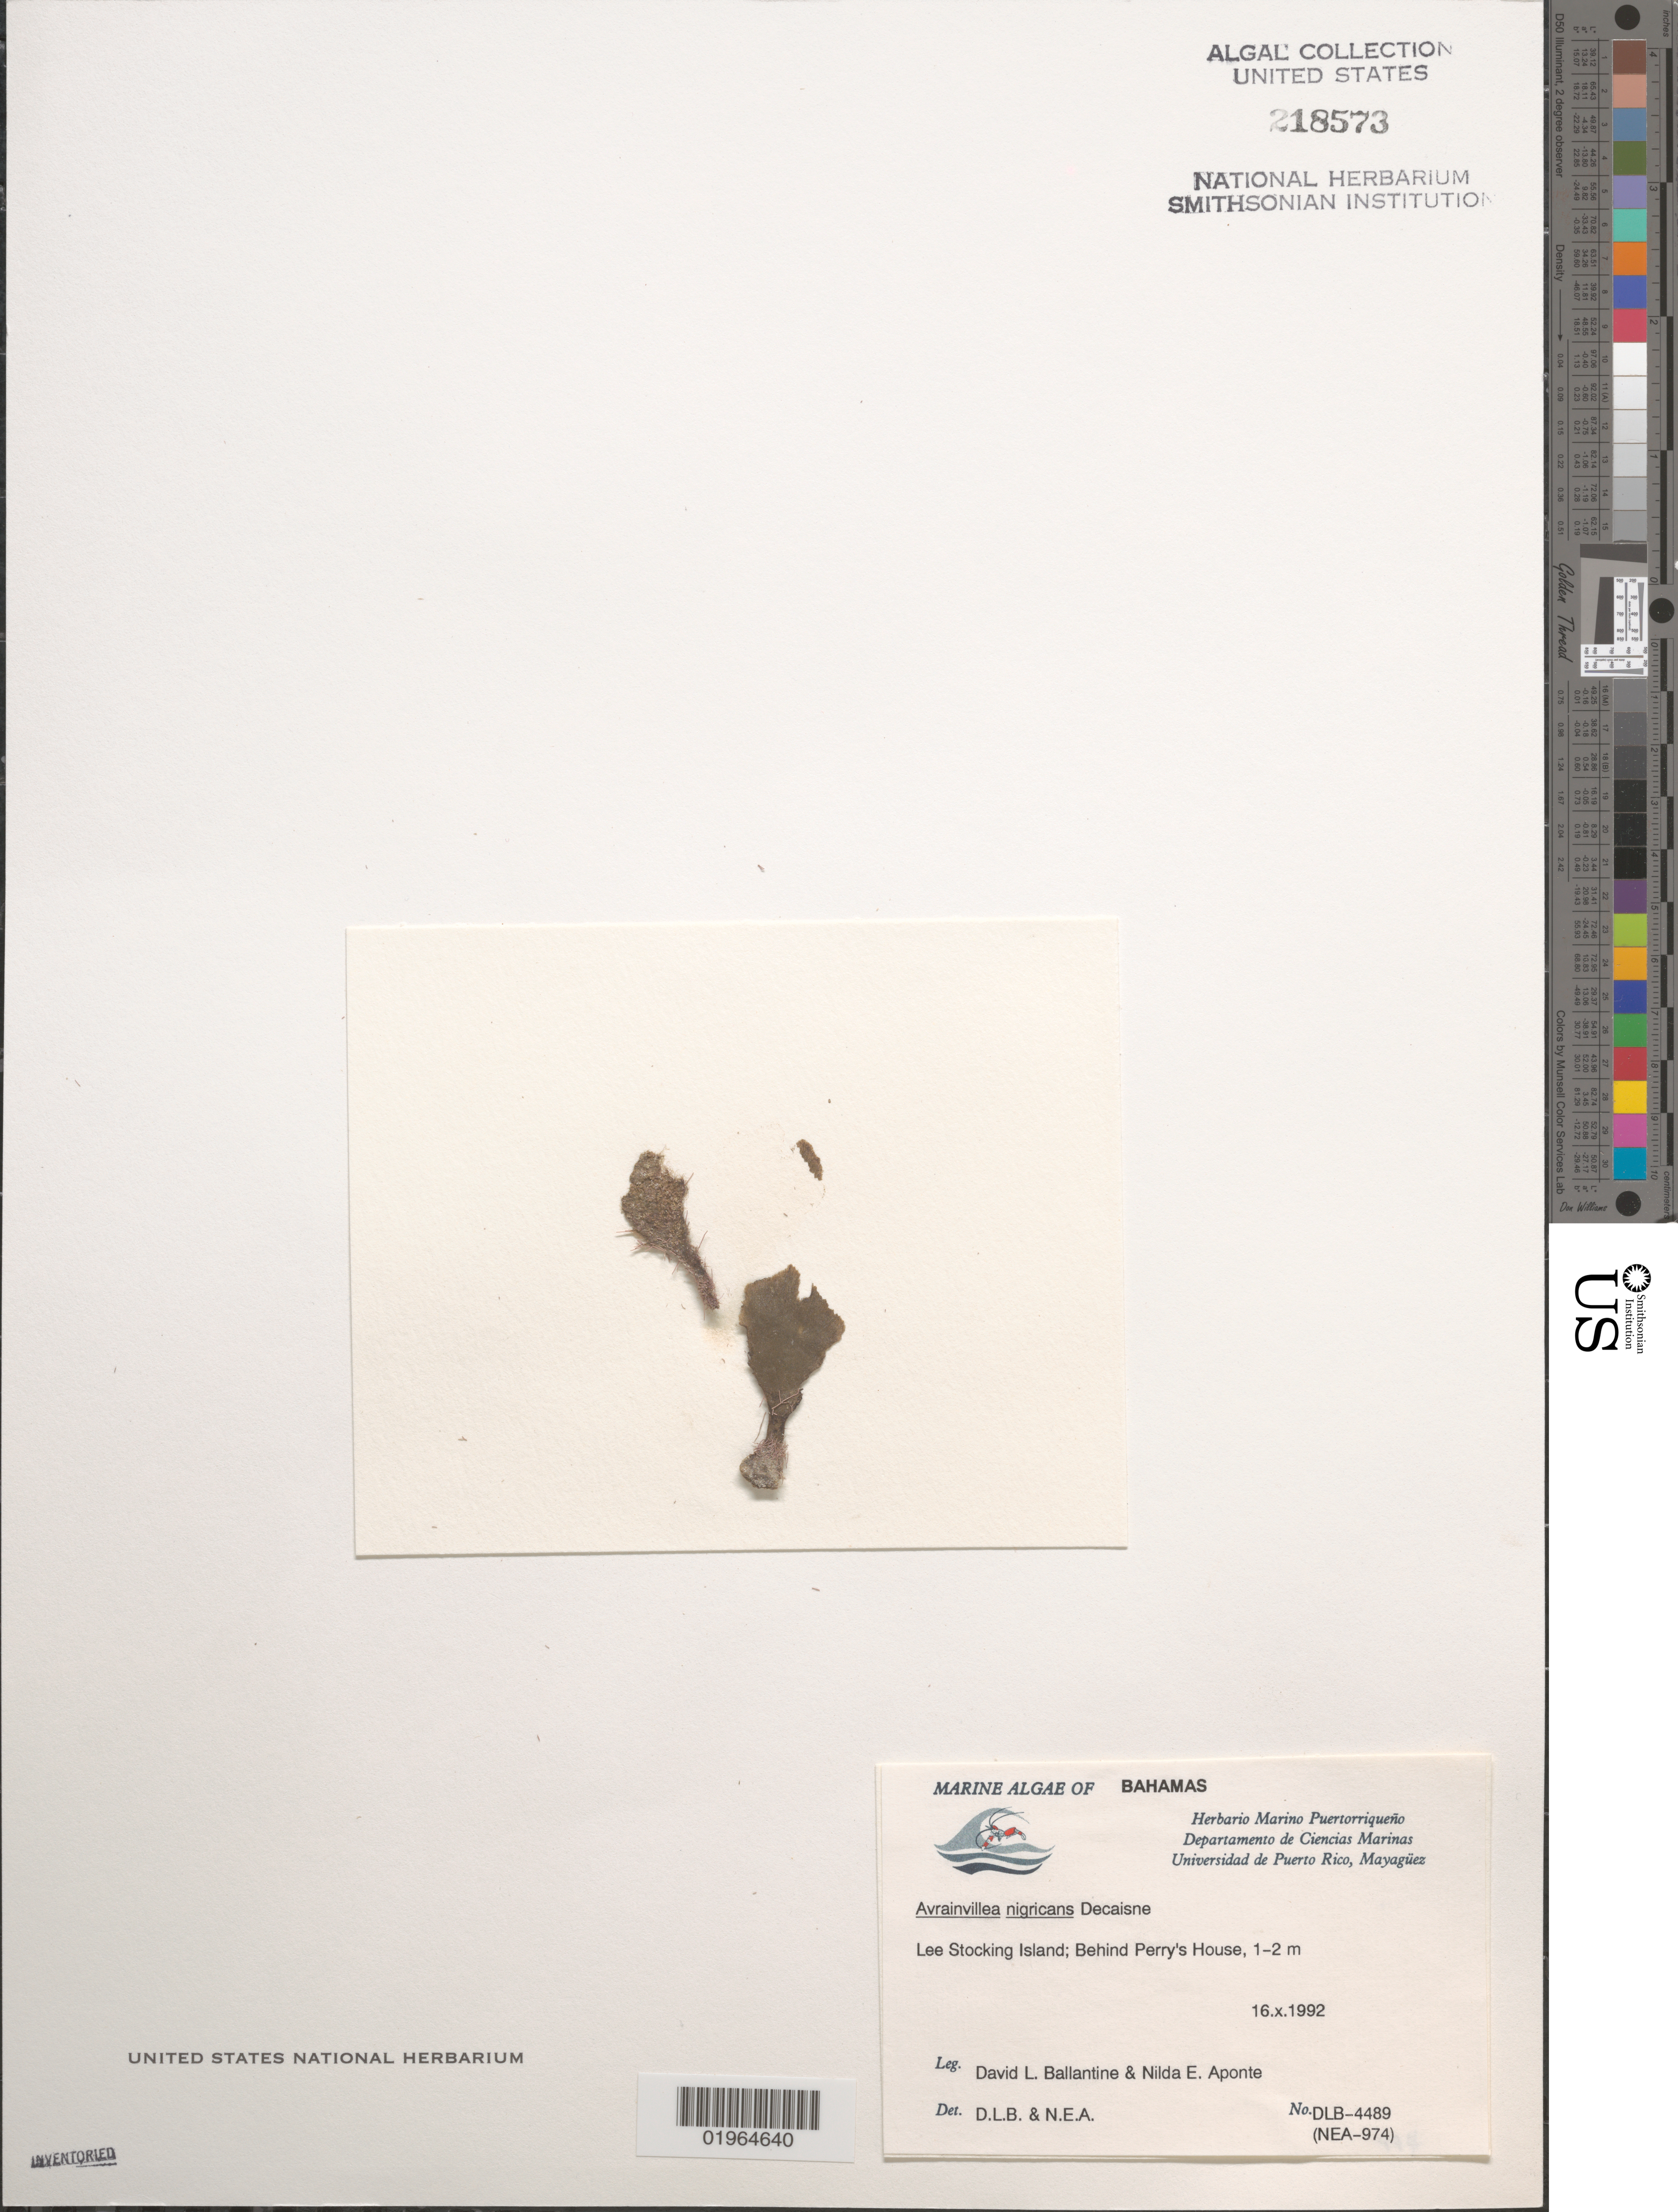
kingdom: Plantae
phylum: Chlorophyta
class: Ulvophyceae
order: Bryopsidales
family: Dichotomosiphonaceae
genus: Avrainvillea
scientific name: Avrainvillea nigricans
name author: Decne.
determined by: Ballantine, D. L.; Aponte, N. E.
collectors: D.L. Ballantine & N. E. Aponte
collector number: DLB 4489, NEA 974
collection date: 1992-10-16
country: Bahamas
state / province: Exuma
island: Lee Stocking Island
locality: Behind Perry's House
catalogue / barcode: US 218573